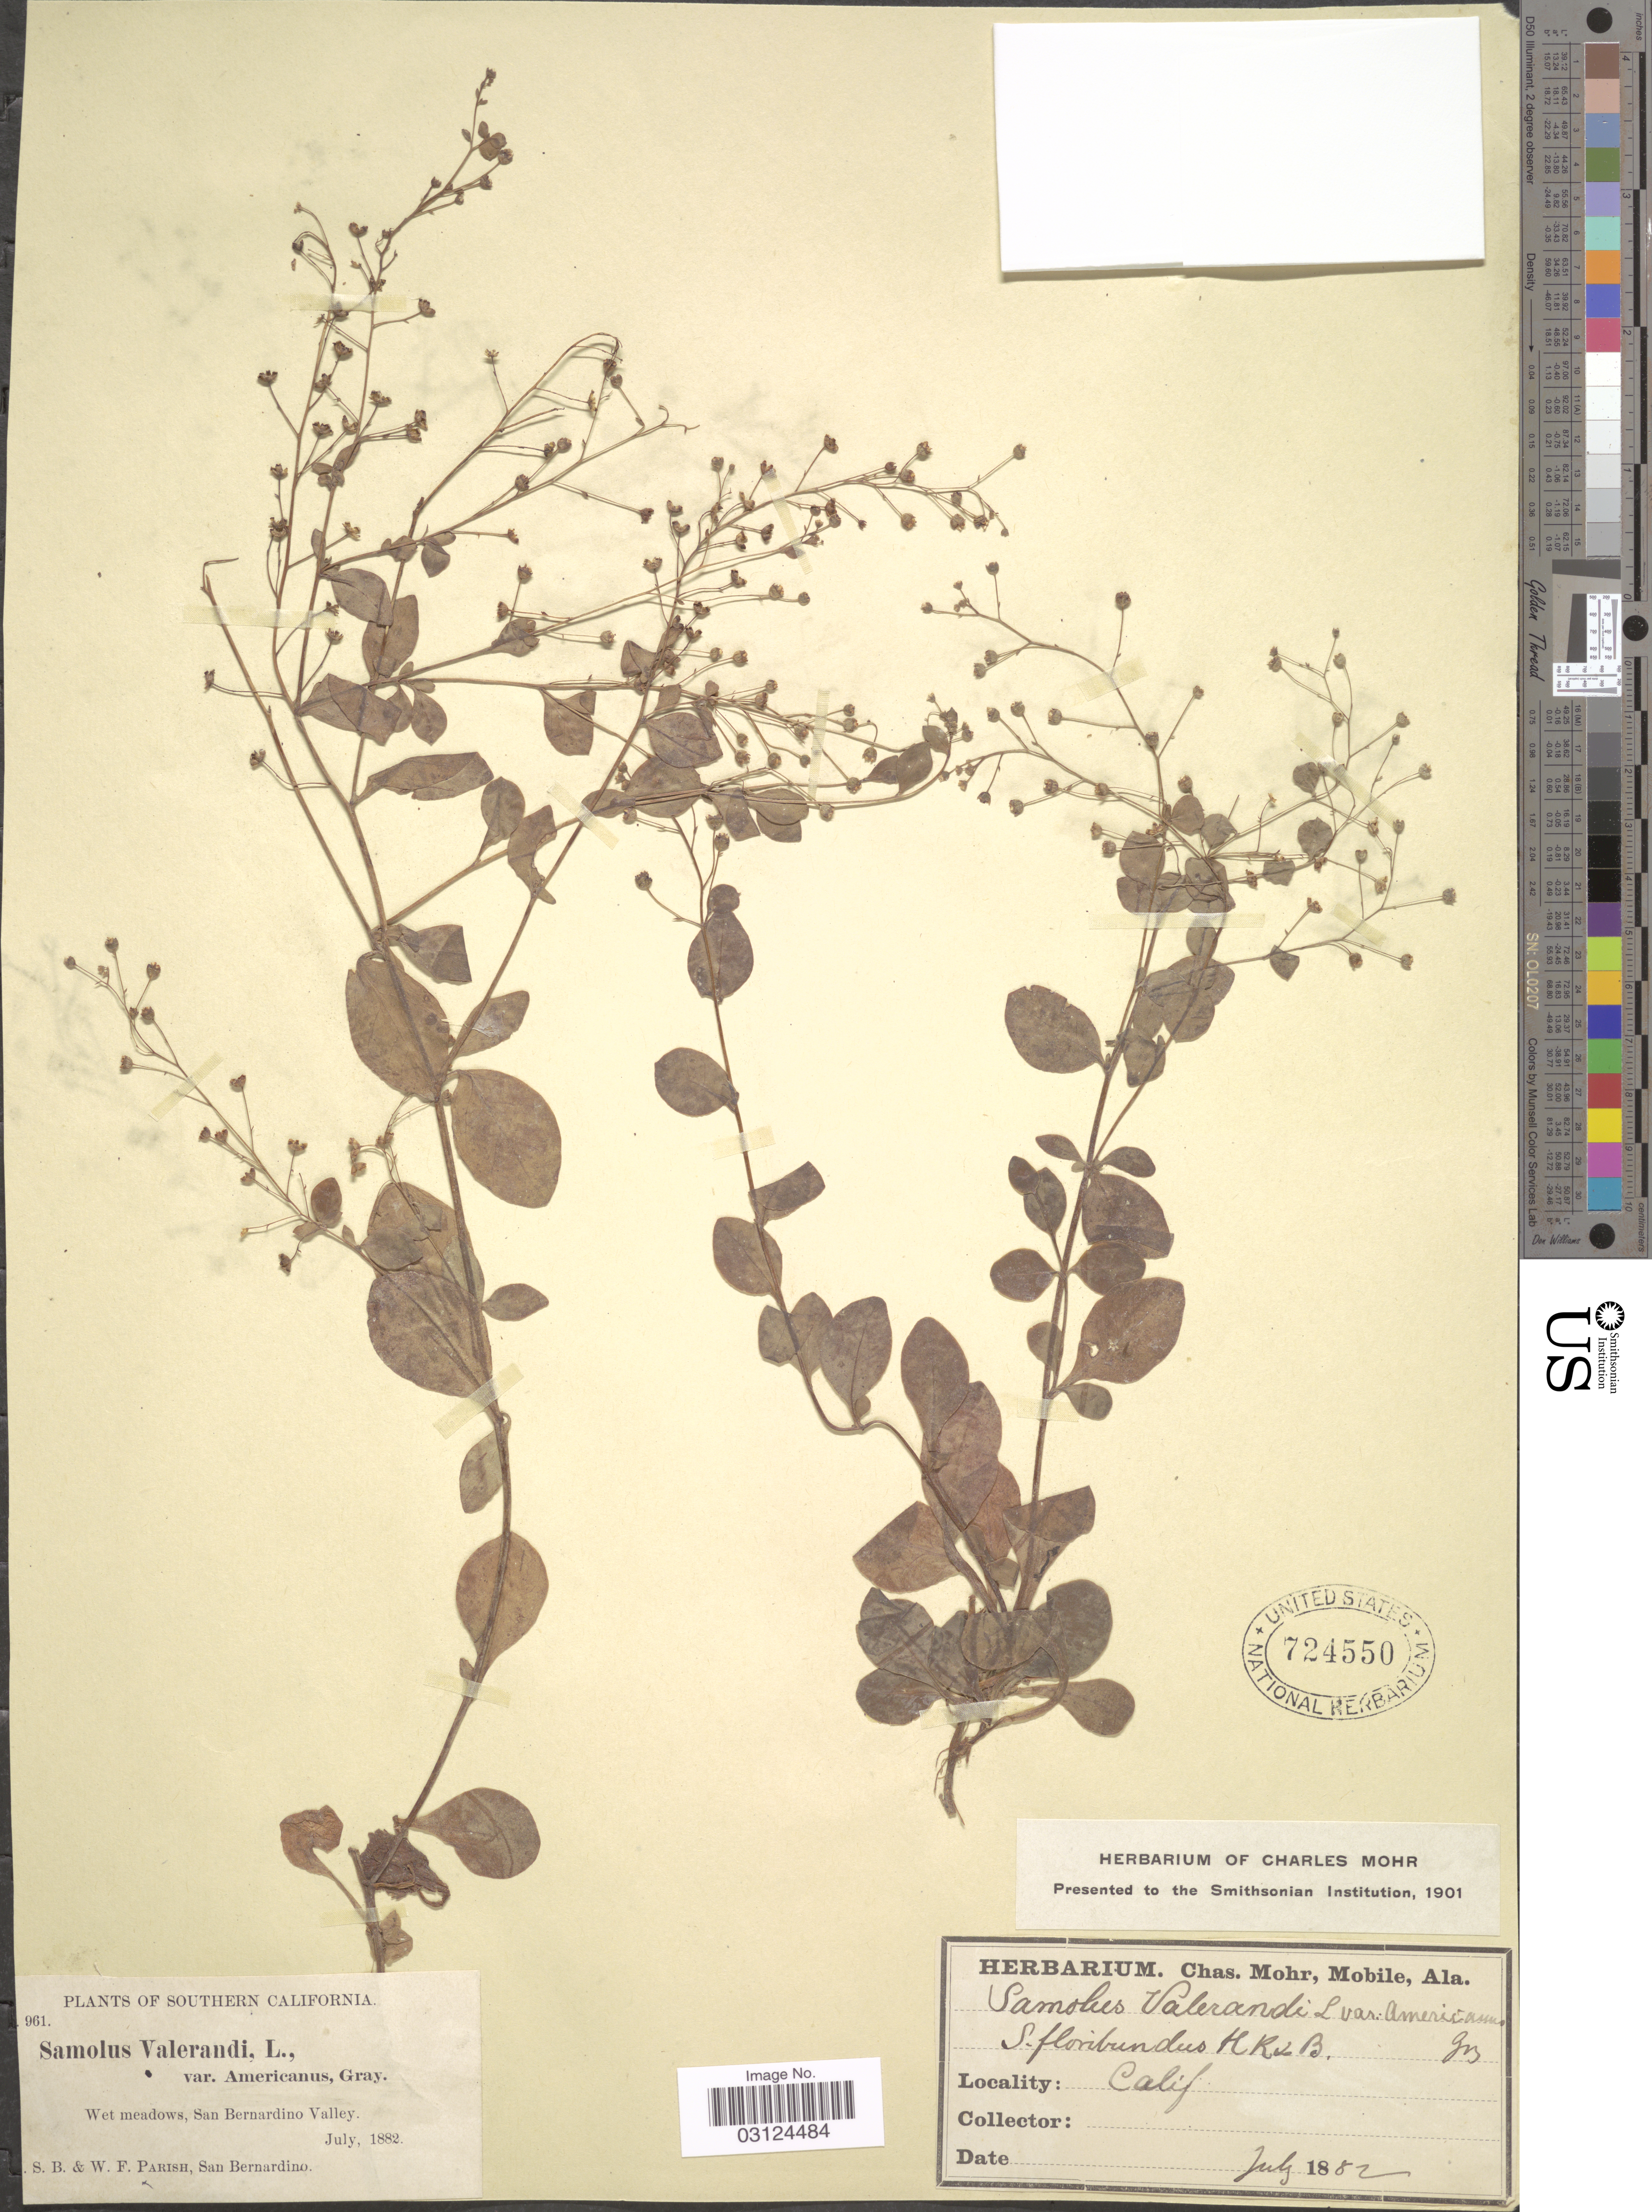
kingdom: Plantae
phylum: Tracheophyta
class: Magnoliopsida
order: Ericales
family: Primulaceae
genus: Samolus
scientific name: Samolus parviflorus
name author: Raf.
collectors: S. B. Parish & W. F. Parish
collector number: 961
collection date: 1882-07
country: United States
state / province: California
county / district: San Bernardino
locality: Southern California, Wet meadows, San Bernardino Valley.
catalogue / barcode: US 724550